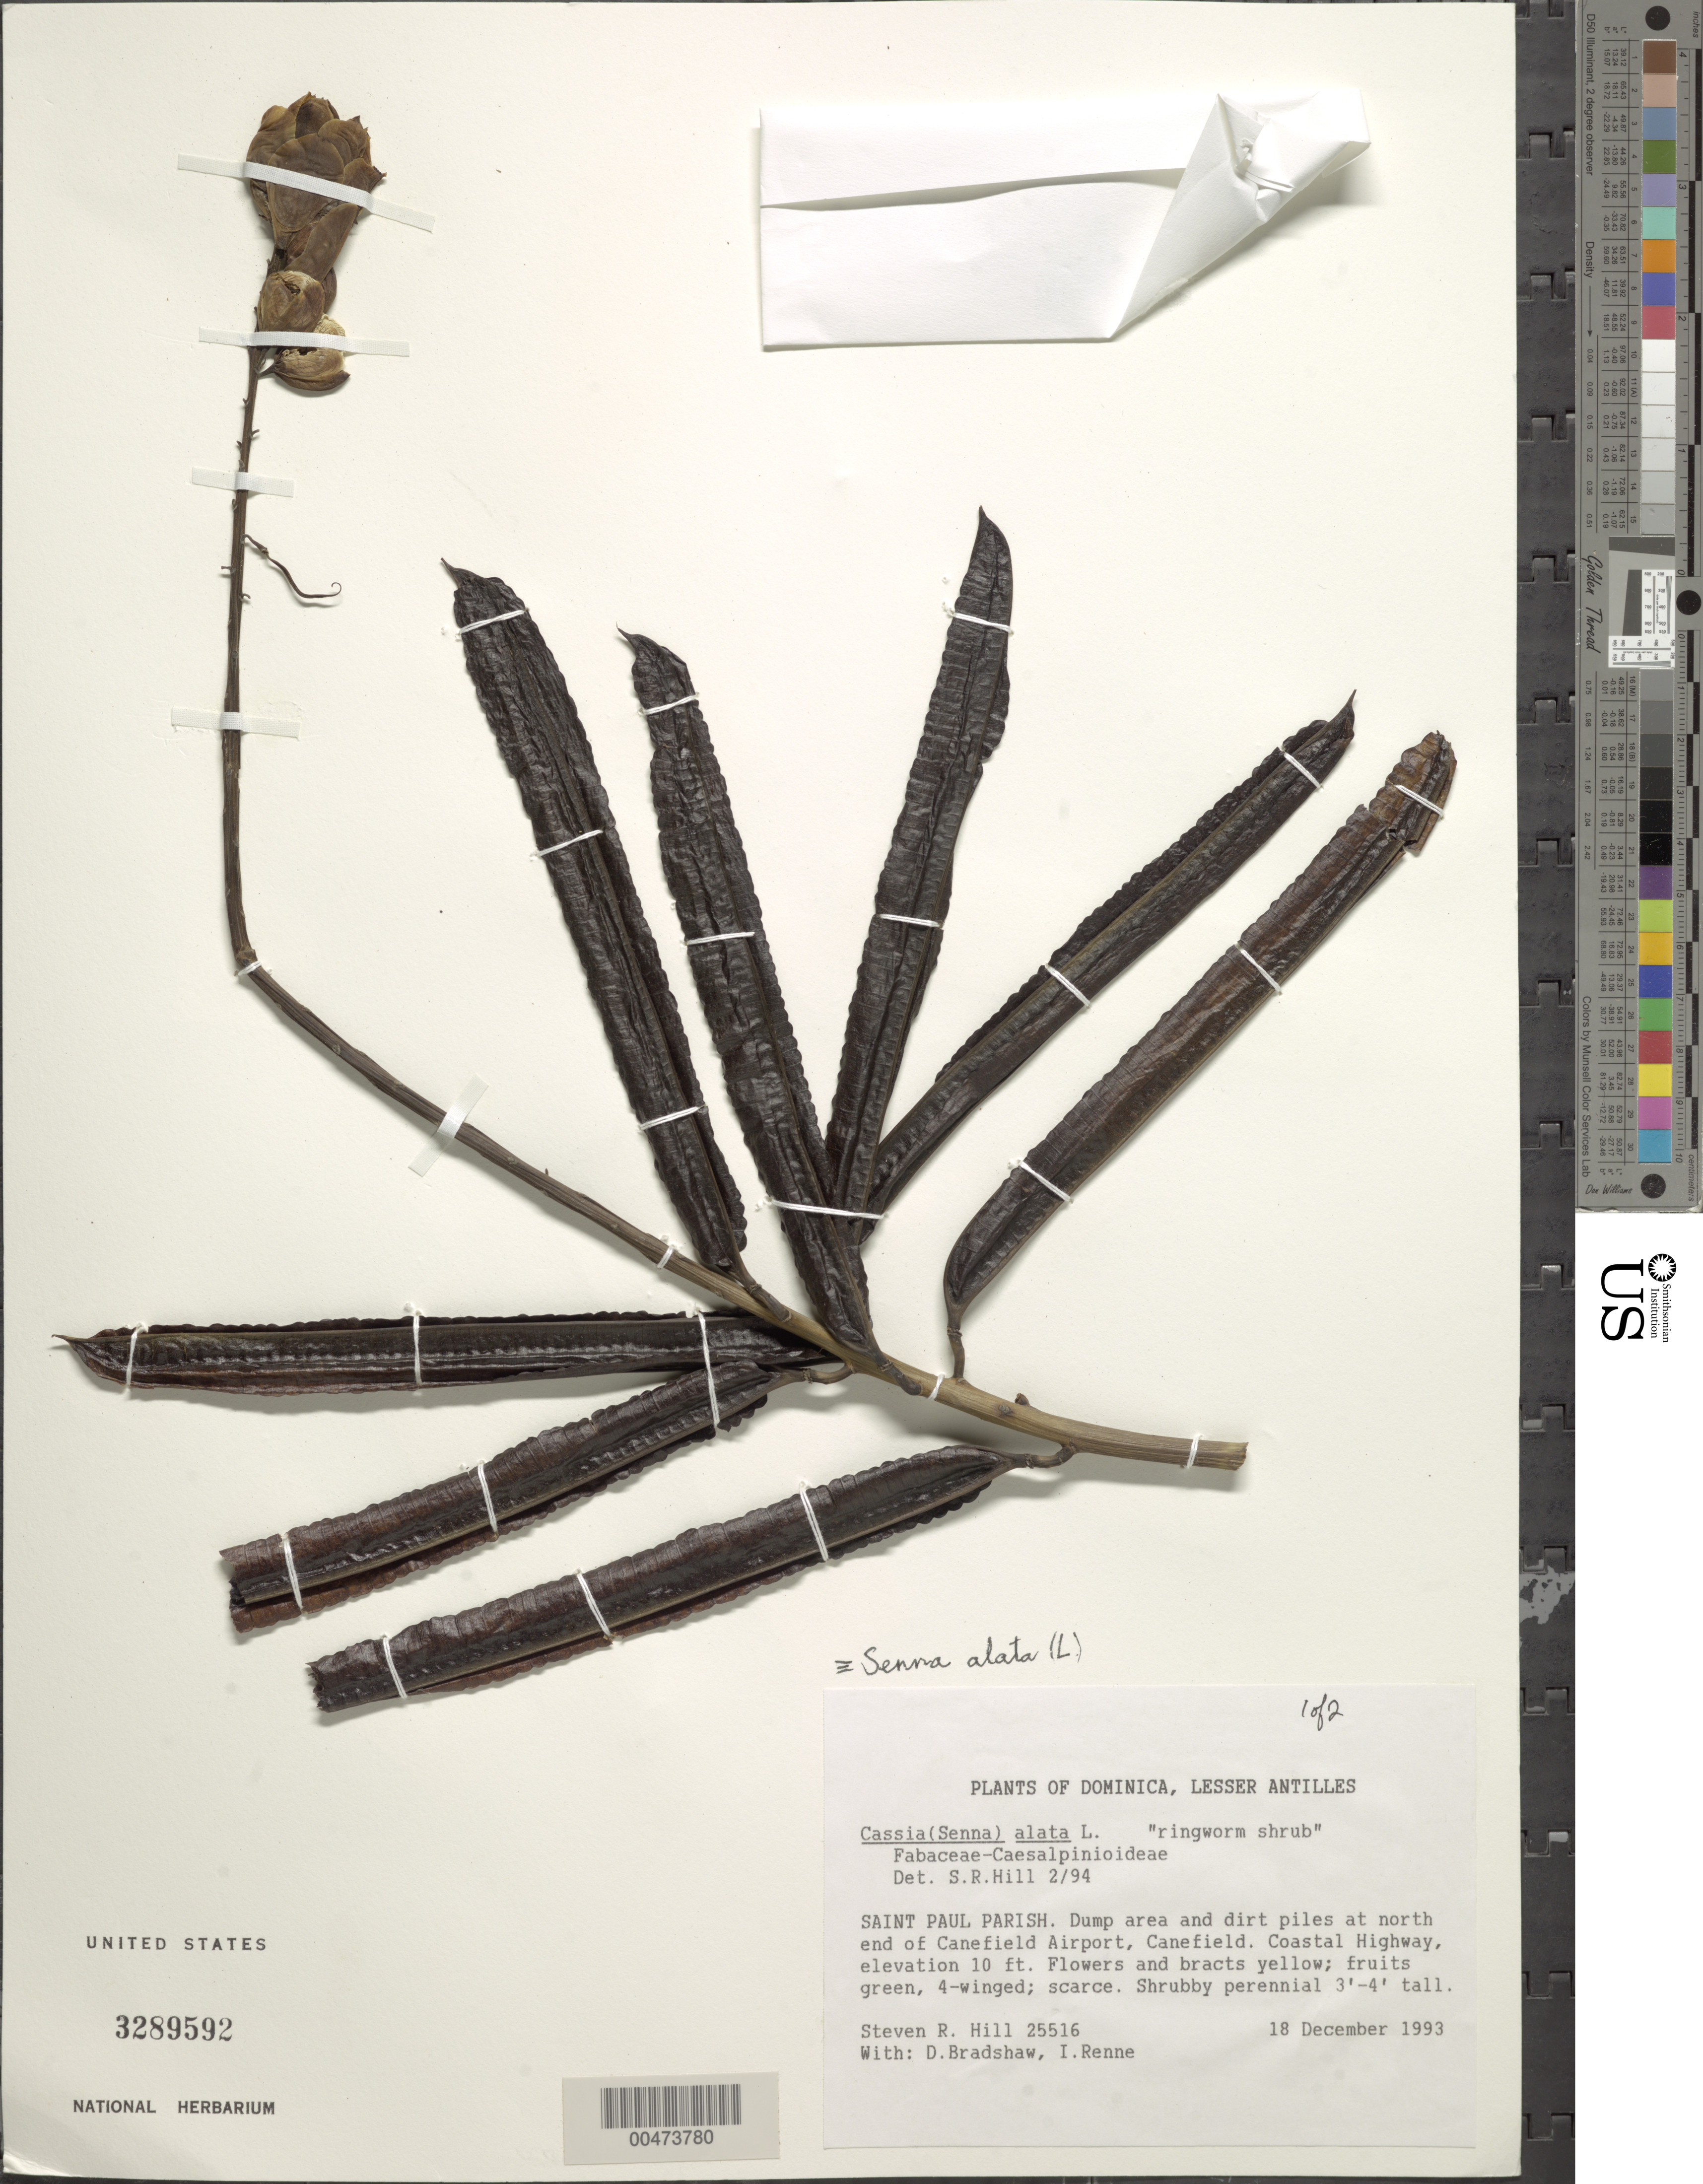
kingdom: Plantae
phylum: Tracheophyta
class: Magnoliopsida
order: Fabales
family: Fabaceae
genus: Senna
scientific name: Senna alata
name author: (L.) Roxb.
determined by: Hill, Steven R.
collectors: S. R. Hill, D. Bradshaw & I. Renne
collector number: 25516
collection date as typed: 18 Dec 1993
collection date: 1993-12-18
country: Dominica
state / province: St. Paul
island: Dominica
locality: Canefield airport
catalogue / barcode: US 3289592